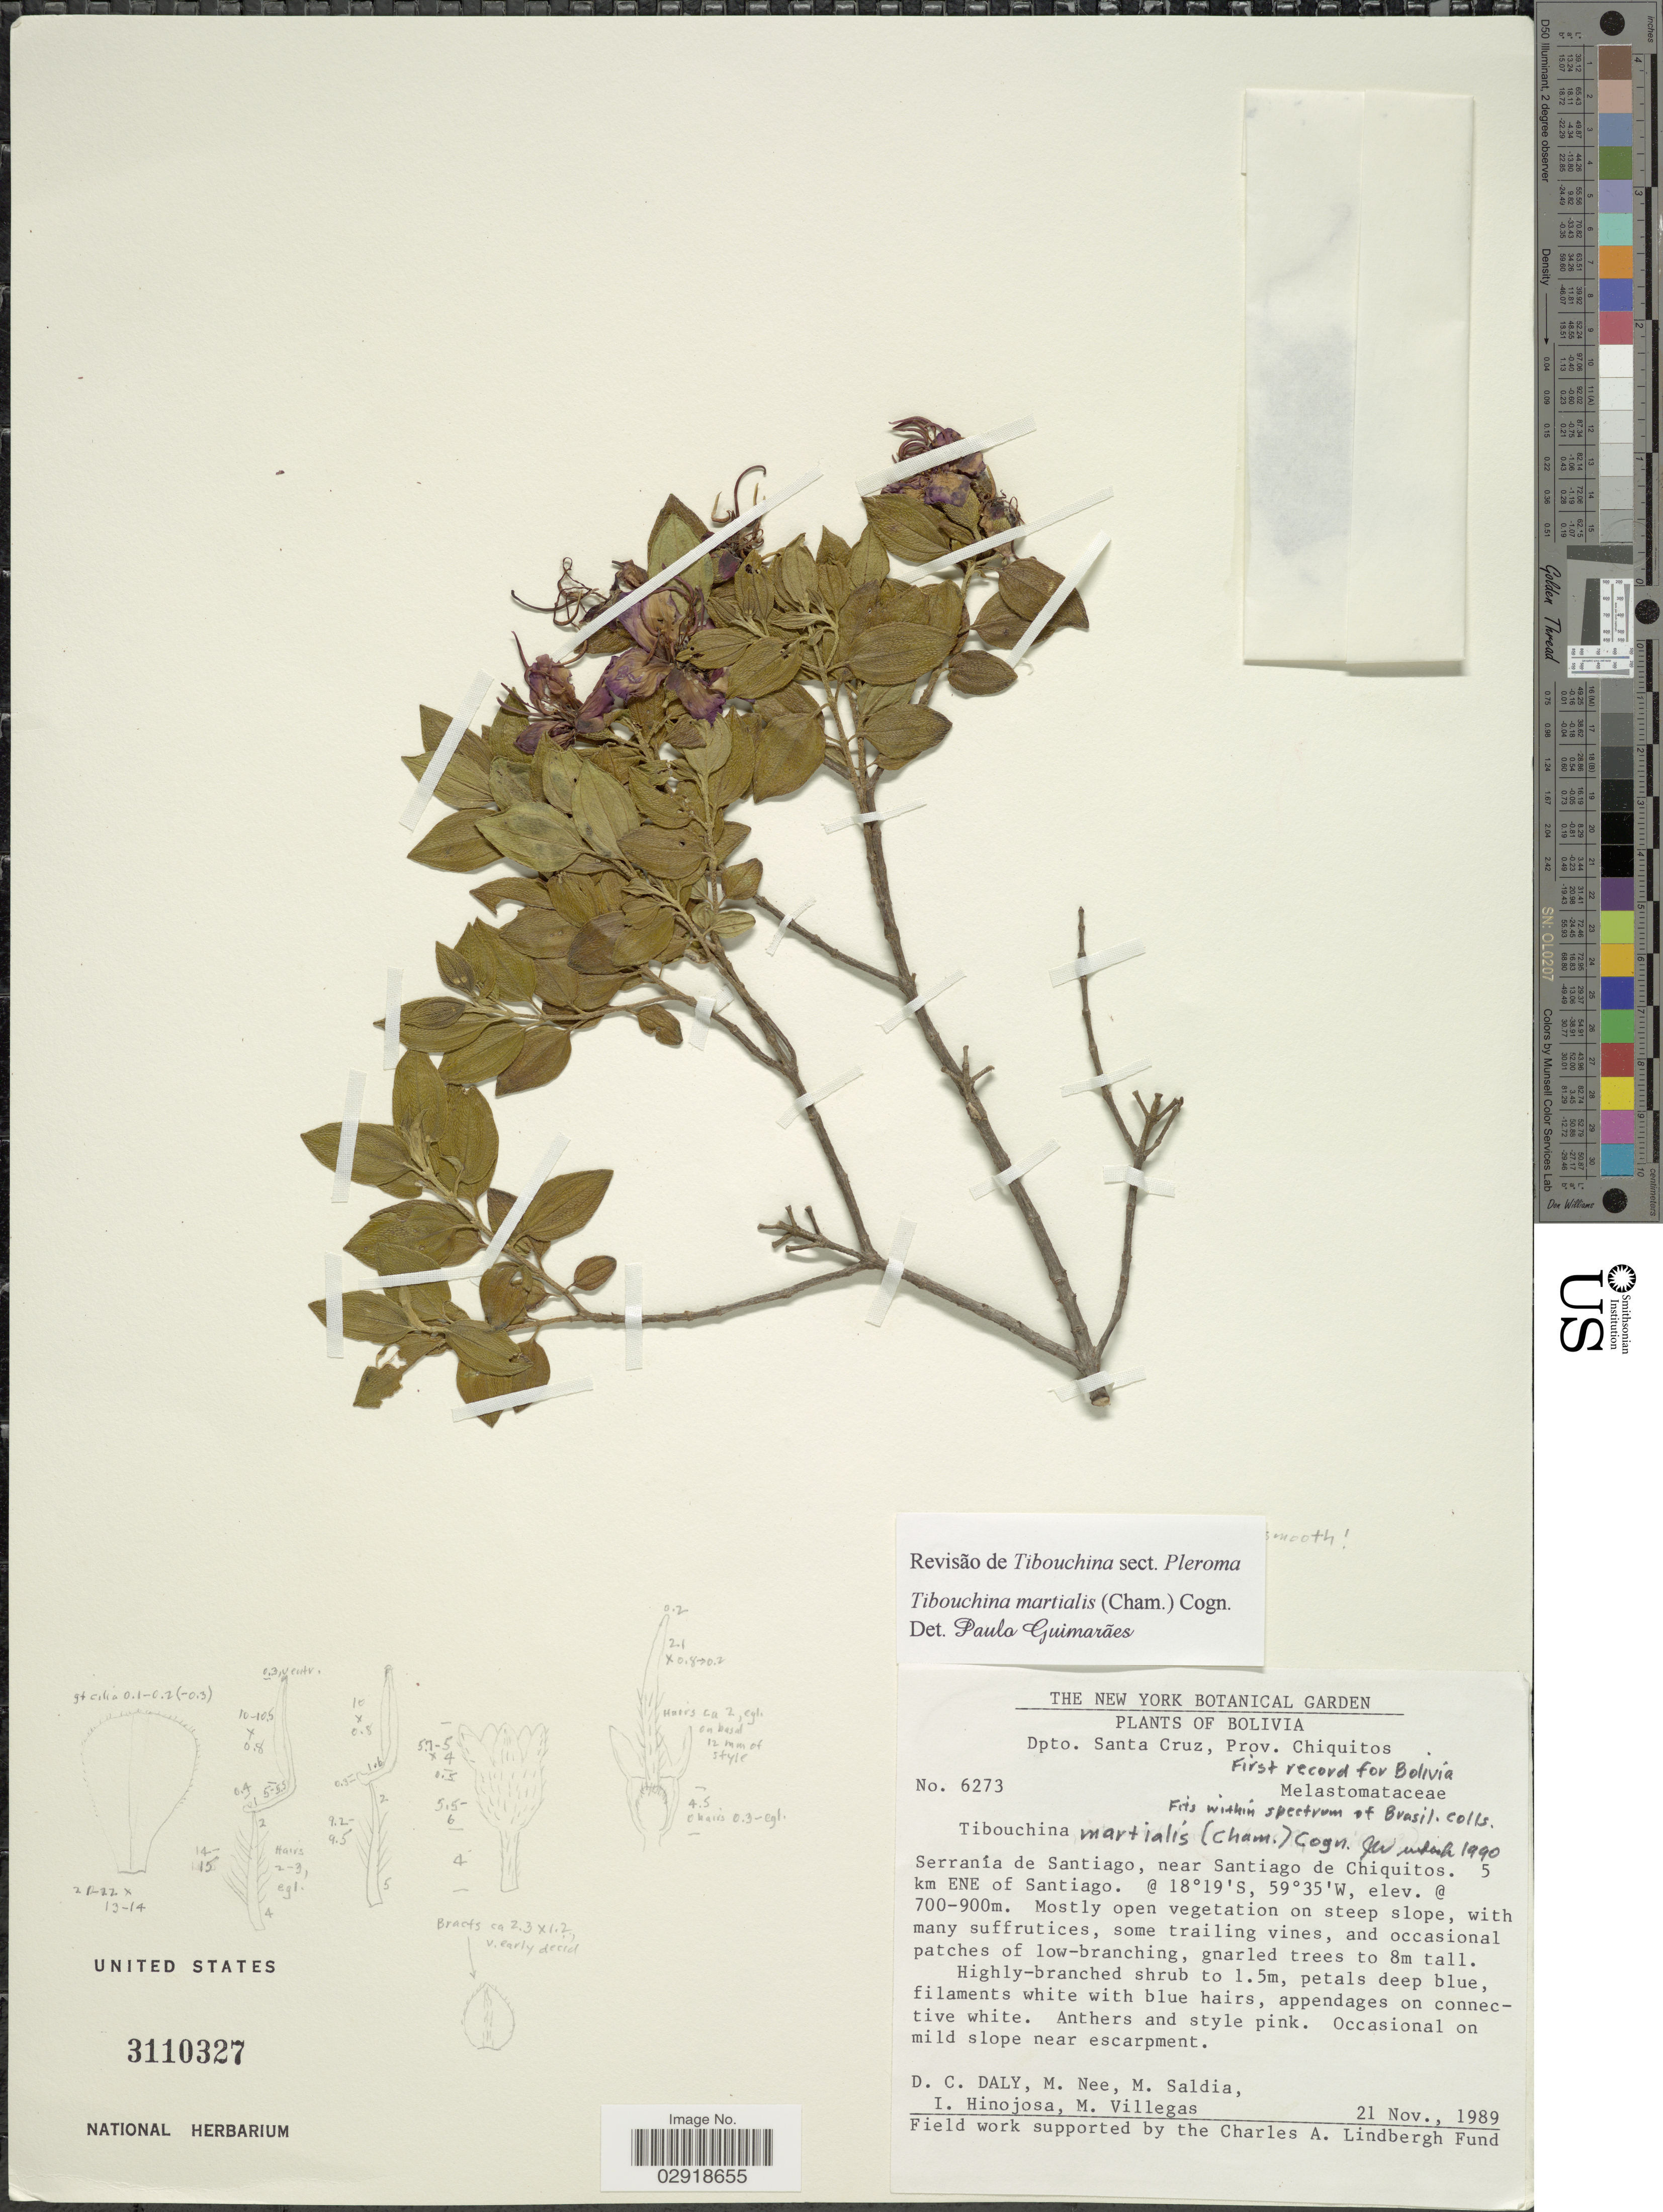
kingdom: Plantae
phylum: Tracheophyta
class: Magnoliopsida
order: Myrtales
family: Melastomataceae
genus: Pleroma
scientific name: Pleroma martiale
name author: (Cham.) Triana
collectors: D. C. Daly, M. Nee, M. Saldia, I. Hinojosa & M. Villegas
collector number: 6273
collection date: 1989-11-21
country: Bolivia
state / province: Santa Cruz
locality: Dpto. Santa Cruz, Prov. Chiquitos. Serranía de Santiago, near Santiago de Chiquitos. 5 km ENE of Santiago.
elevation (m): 700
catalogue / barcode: US 3110327